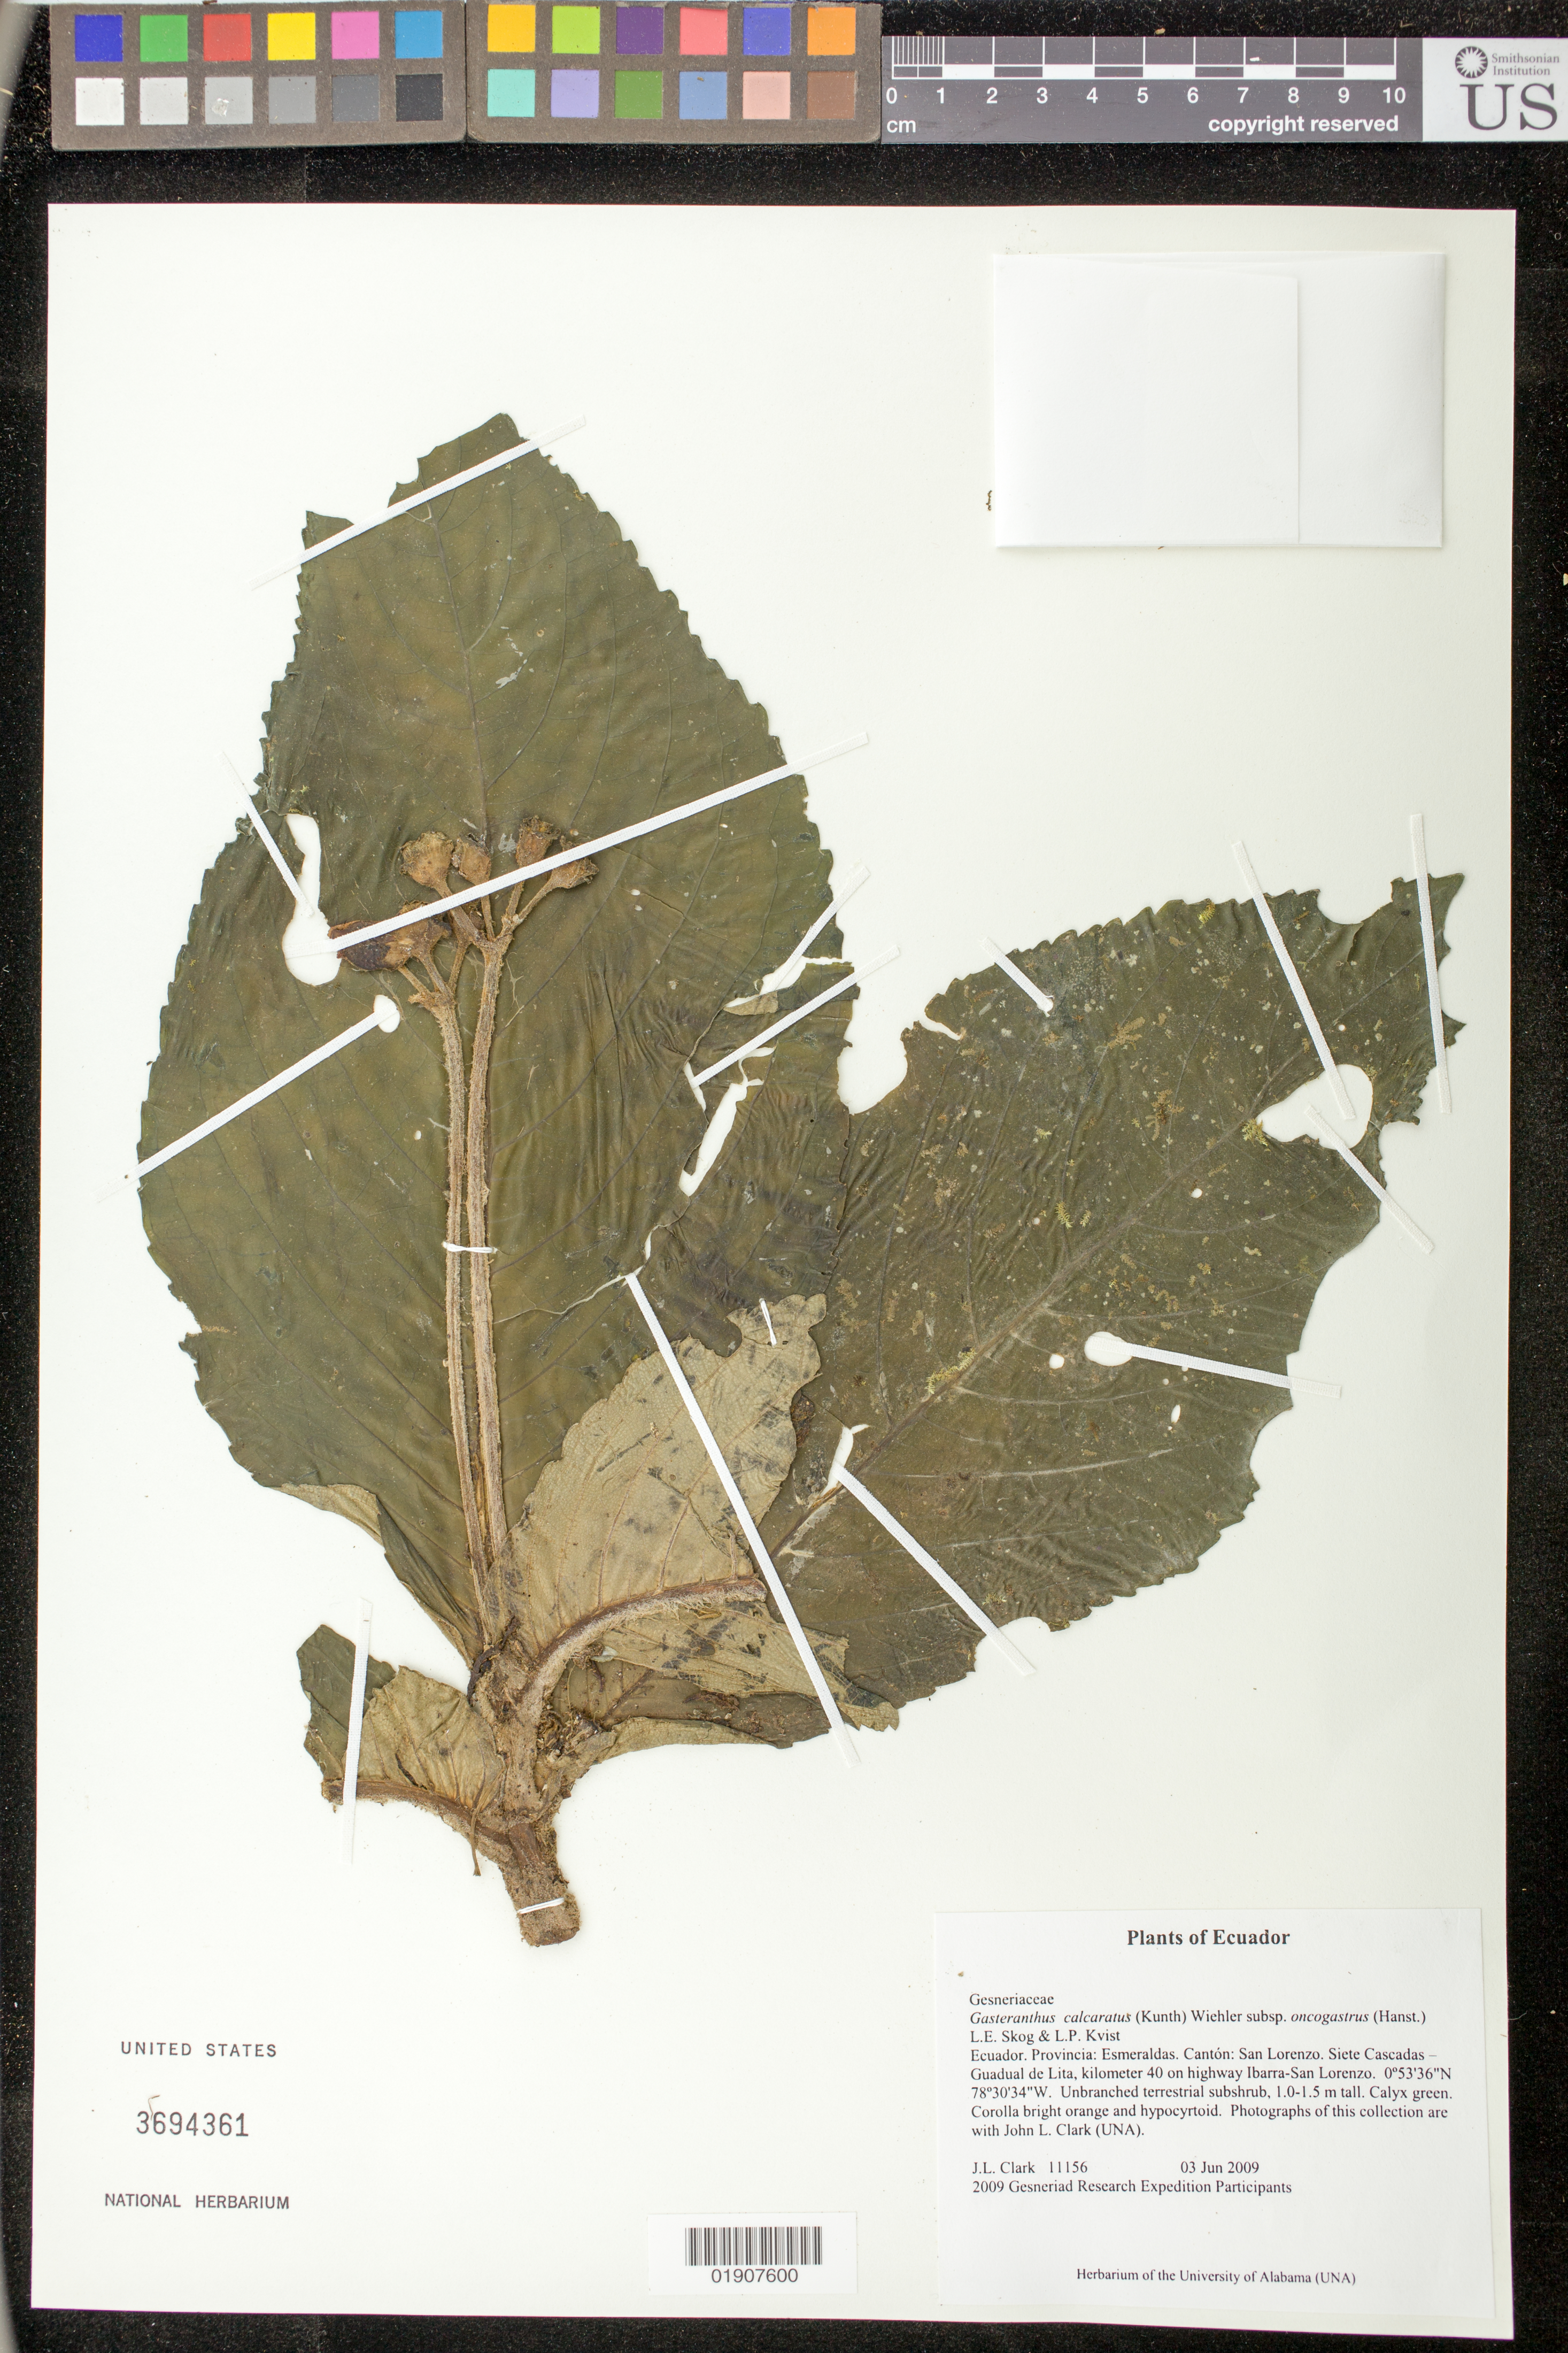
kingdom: Plantae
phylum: Tracheophyta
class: Magnoliopsida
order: Lamiales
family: Gesneriaceae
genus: Gasteranthus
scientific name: Gasteranthus calcaratus subsp. oncogastrus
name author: (Hanst.) L.E. Skog & L.P. Kvist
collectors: J. L. Clark & 2009 Gesneriad Research Expedition Participants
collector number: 11156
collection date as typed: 03 Jun 2009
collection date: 2009-06-03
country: Ecuador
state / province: Esmeraldas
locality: Provincia: Esmeraldas. Cantón: San Lorenzo. Siete Cascadas - Guadual de Lita, kilometer 40 on highway Ibarra-San Lorenzo.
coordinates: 0 53 36 N, 78 30 34 W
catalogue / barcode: US 3694361